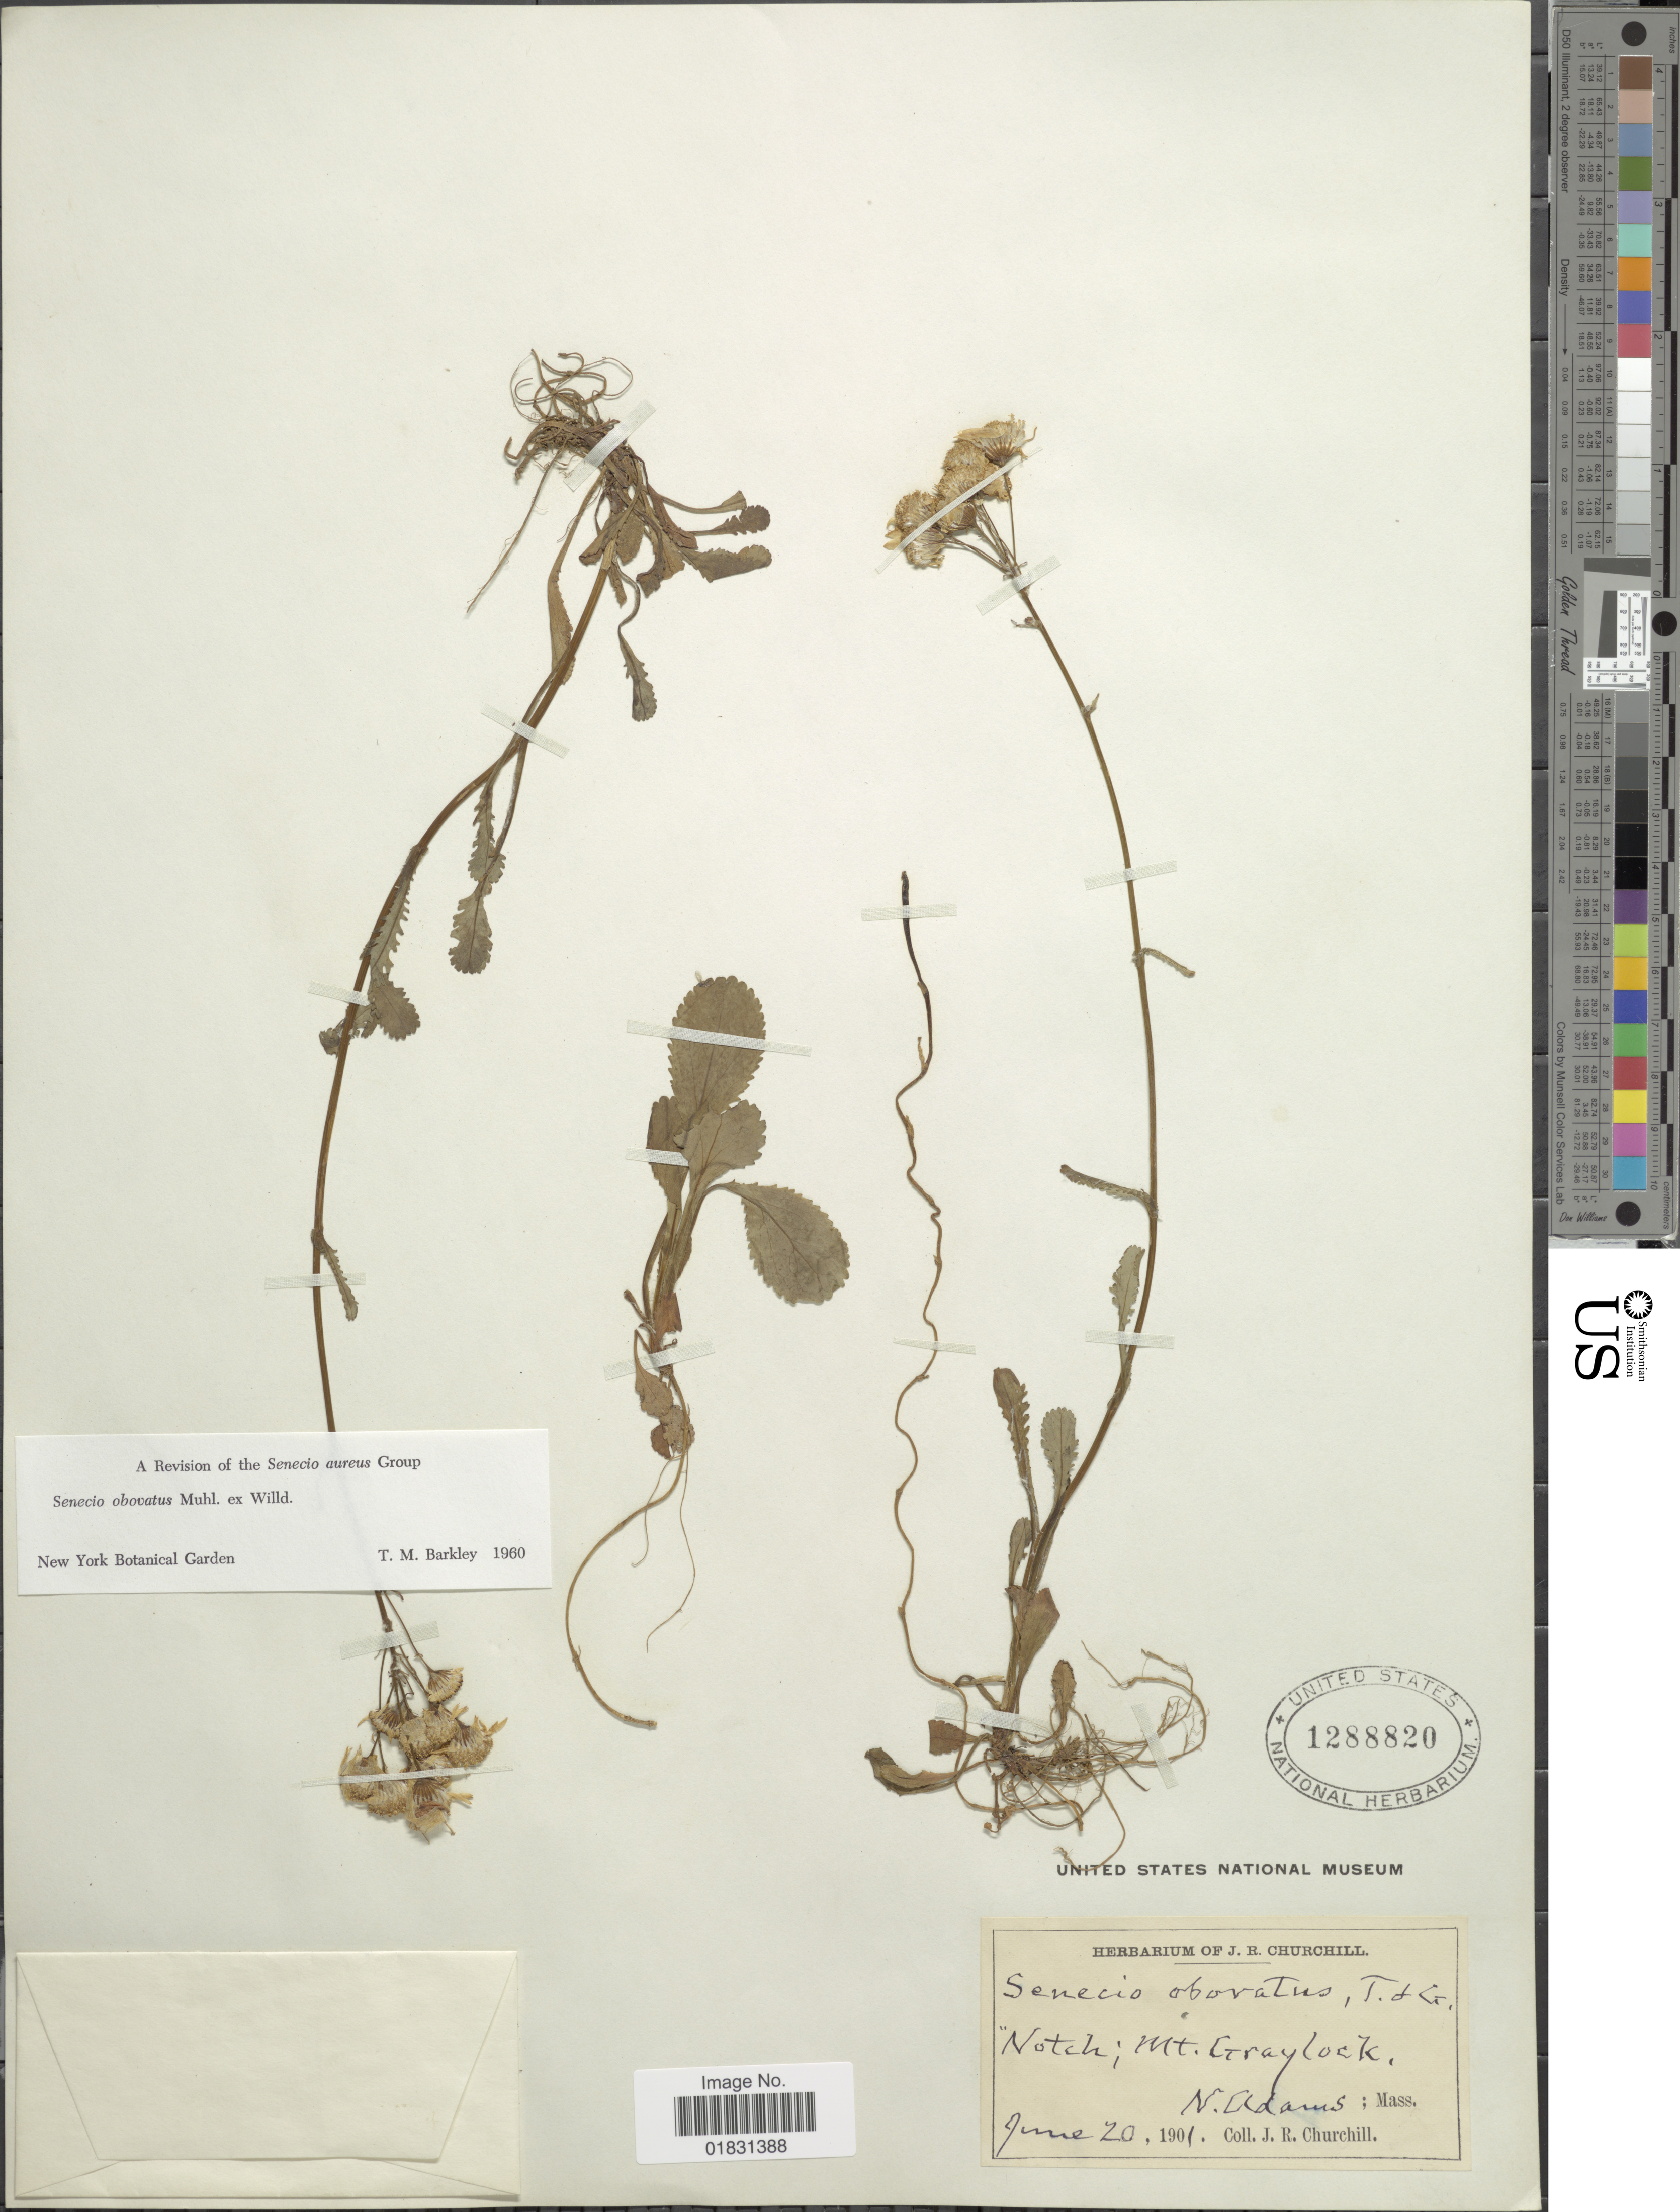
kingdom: Plantae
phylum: Tracheophyta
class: Magnoliopsida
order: Asterales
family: Asteraceae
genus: Packera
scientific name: Packera obovata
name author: (Muhl. ex Willd.) W.A. Weber & Á. Löve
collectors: J. Churchill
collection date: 1901-06-20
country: United States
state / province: Massachusetts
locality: Notch; Mt Graylock, N.Adams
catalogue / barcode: US 1288820